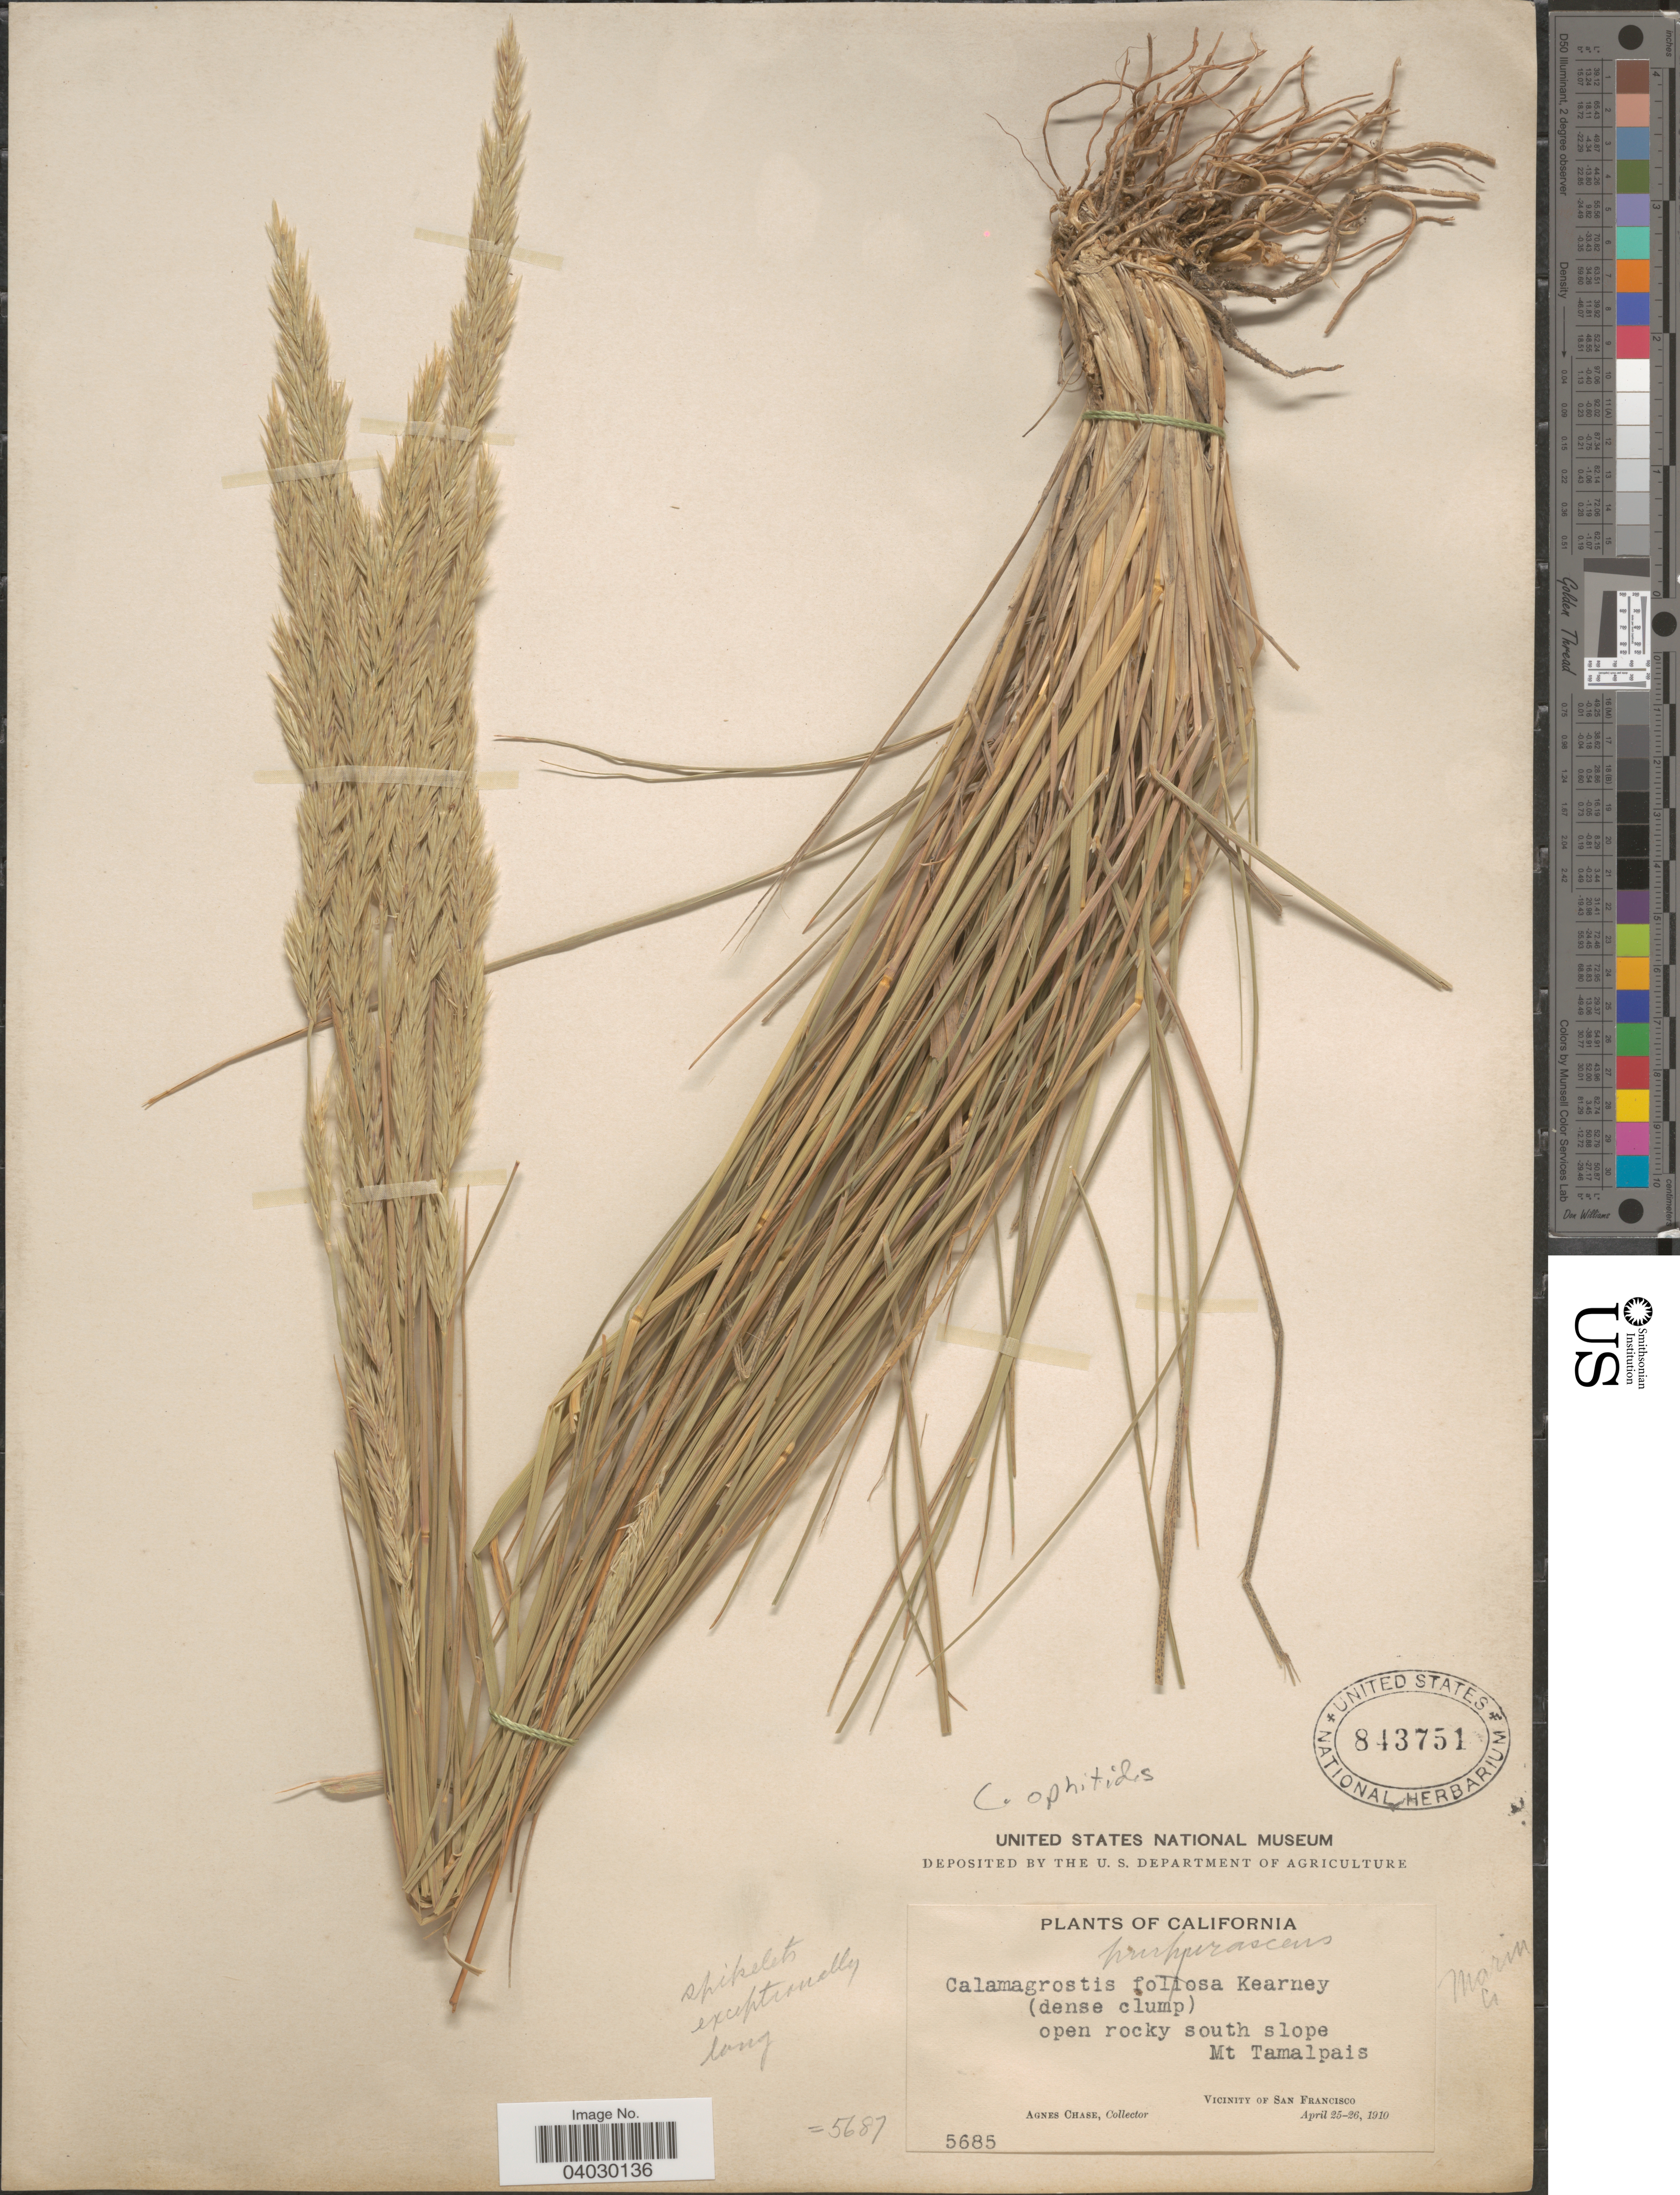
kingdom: Plantae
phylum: Tracheophyta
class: Liliopsida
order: Poales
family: Poaceae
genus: Calamagrostis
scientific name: Calamagrostis ophitidis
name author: (J.T. Howell) Nygren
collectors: A. Chase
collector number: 5685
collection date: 1910-04-25/1910-04-26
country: United States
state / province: California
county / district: San Francisco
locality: Open rocky south slope. Mt Tamalpais. Vicinity of San Francisco.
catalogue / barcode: US 843751